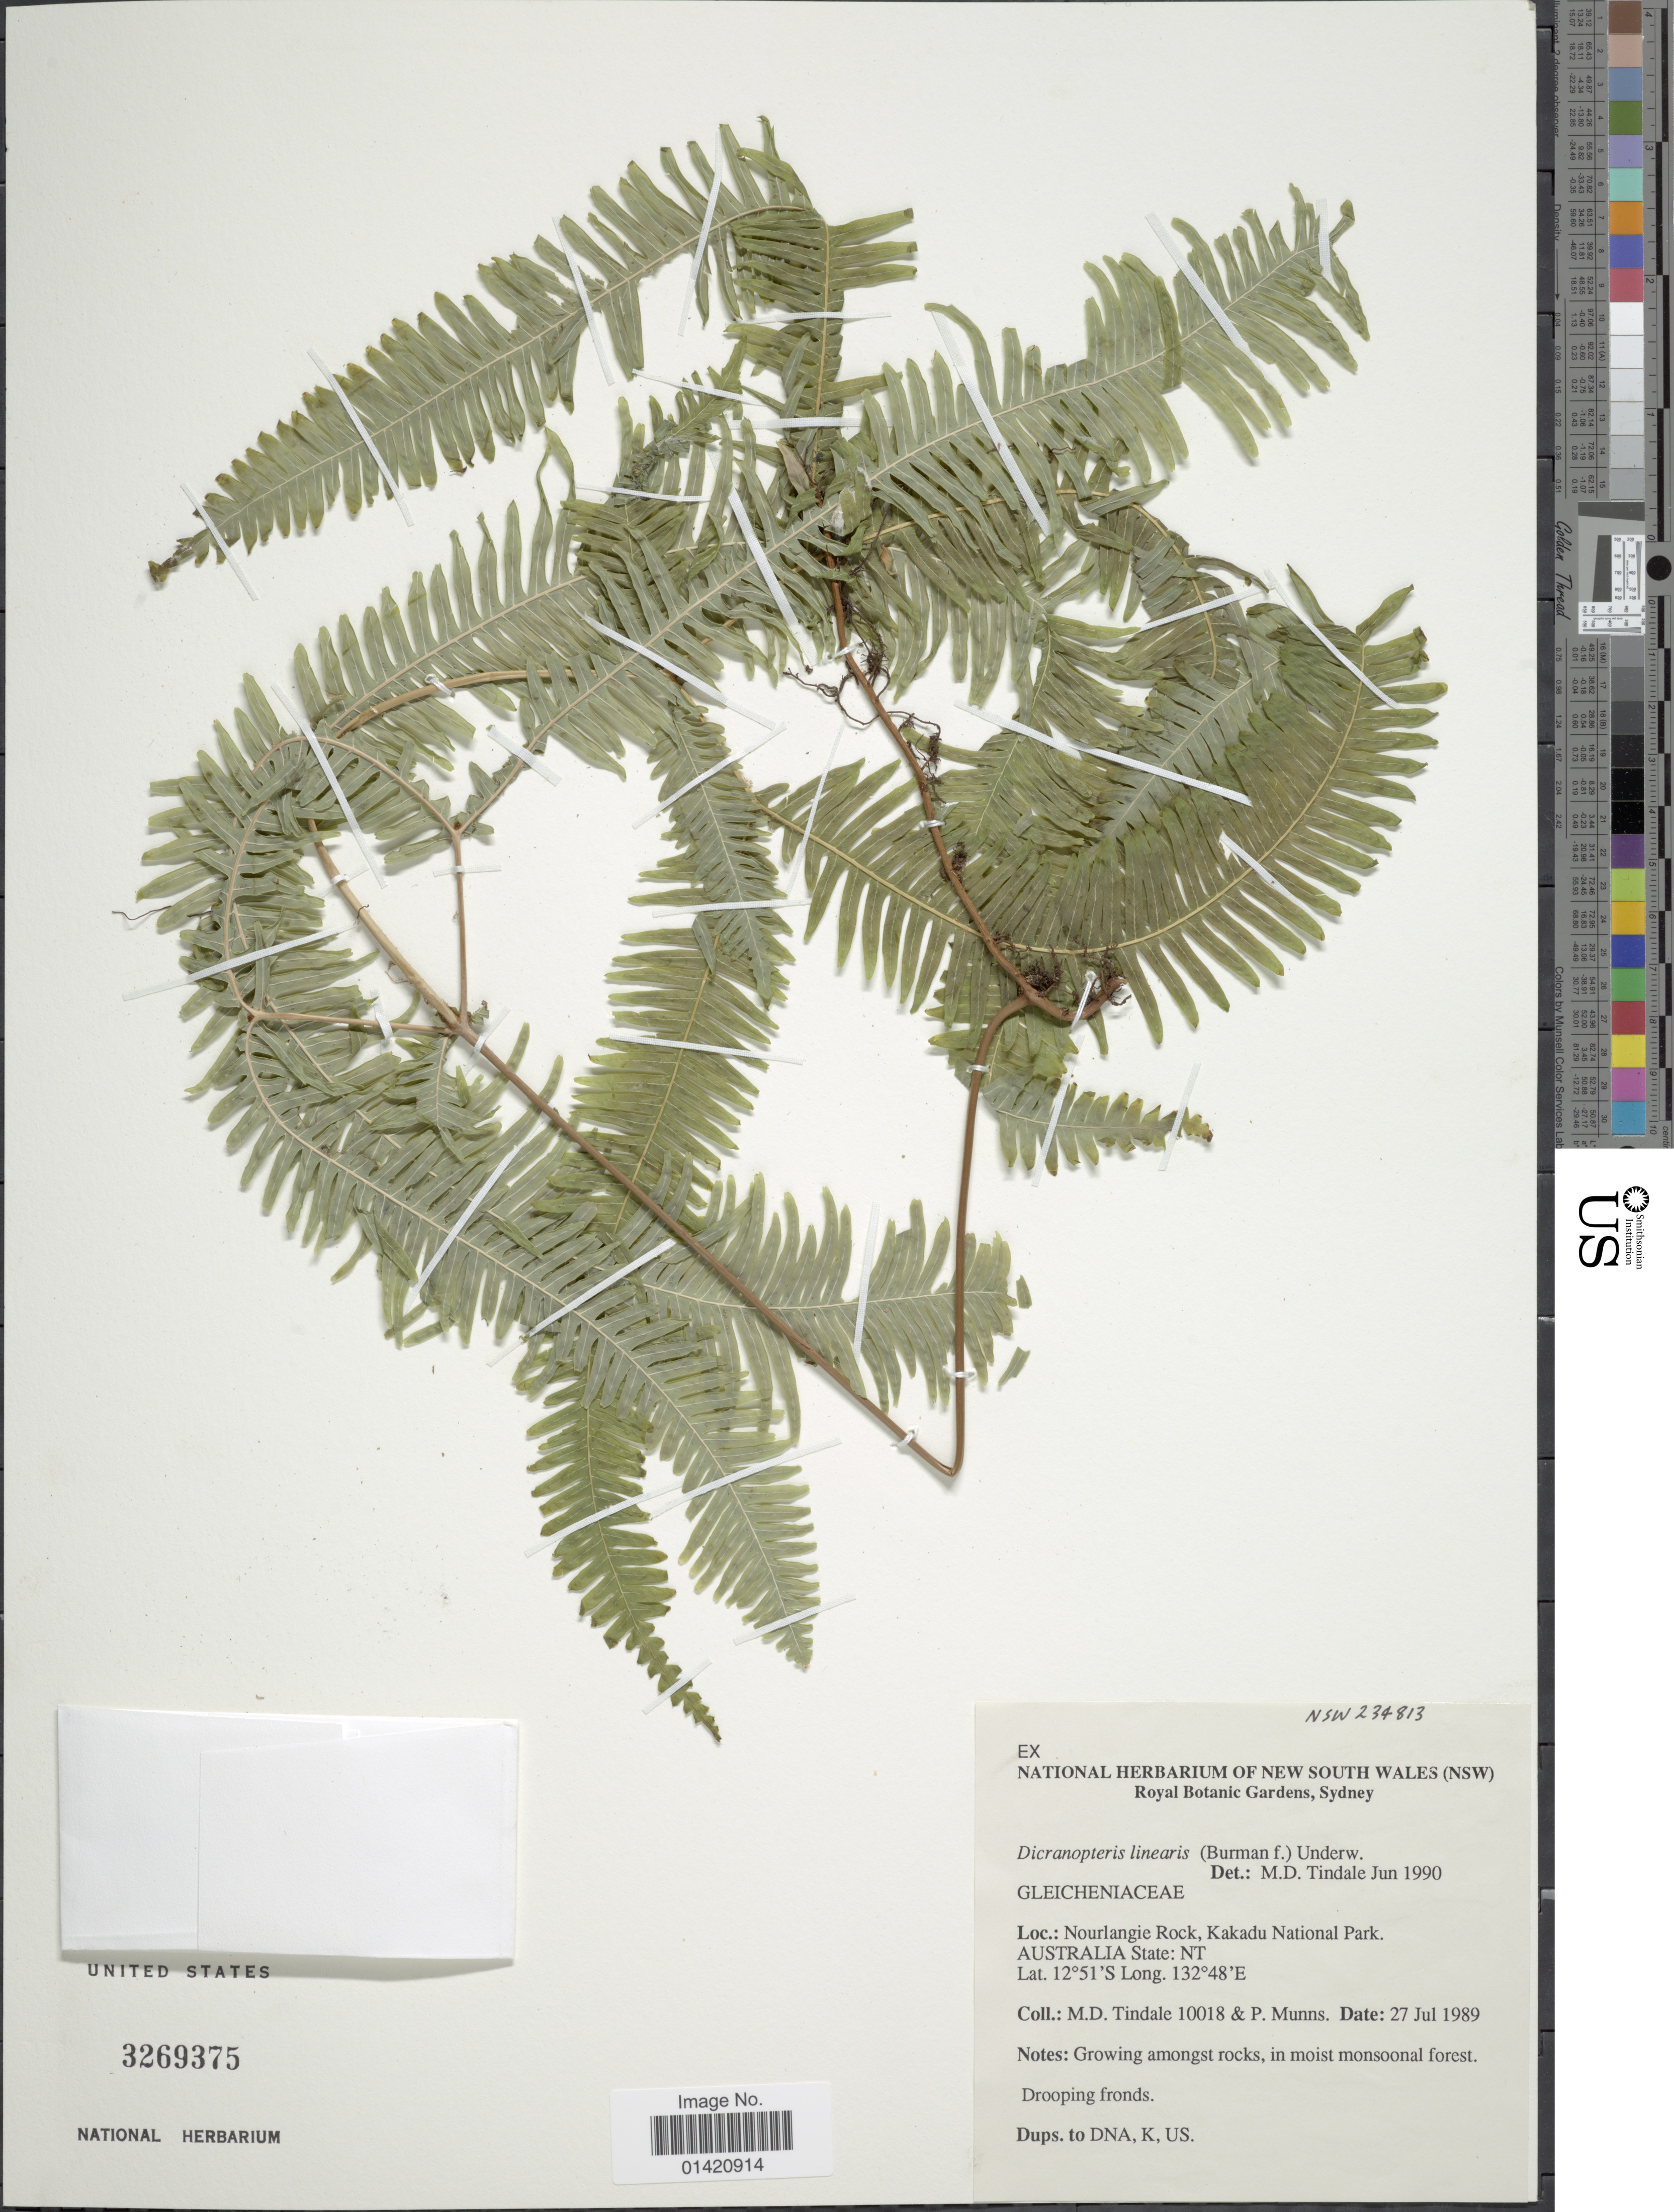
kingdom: Plantae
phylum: Tracheophyta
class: Polypodiopsida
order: Gleicheniales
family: Gleicheniaceae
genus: Dicranopteris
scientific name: Dicranopteris linearis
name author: (Burm. f.) Underw.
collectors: M. D. Tindale & P. Munns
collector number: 10018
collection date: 1989-07-27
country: Australia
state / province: Northern Territory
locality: Nourlangie Rock, Kakadu National Park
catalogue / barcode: US 3269375